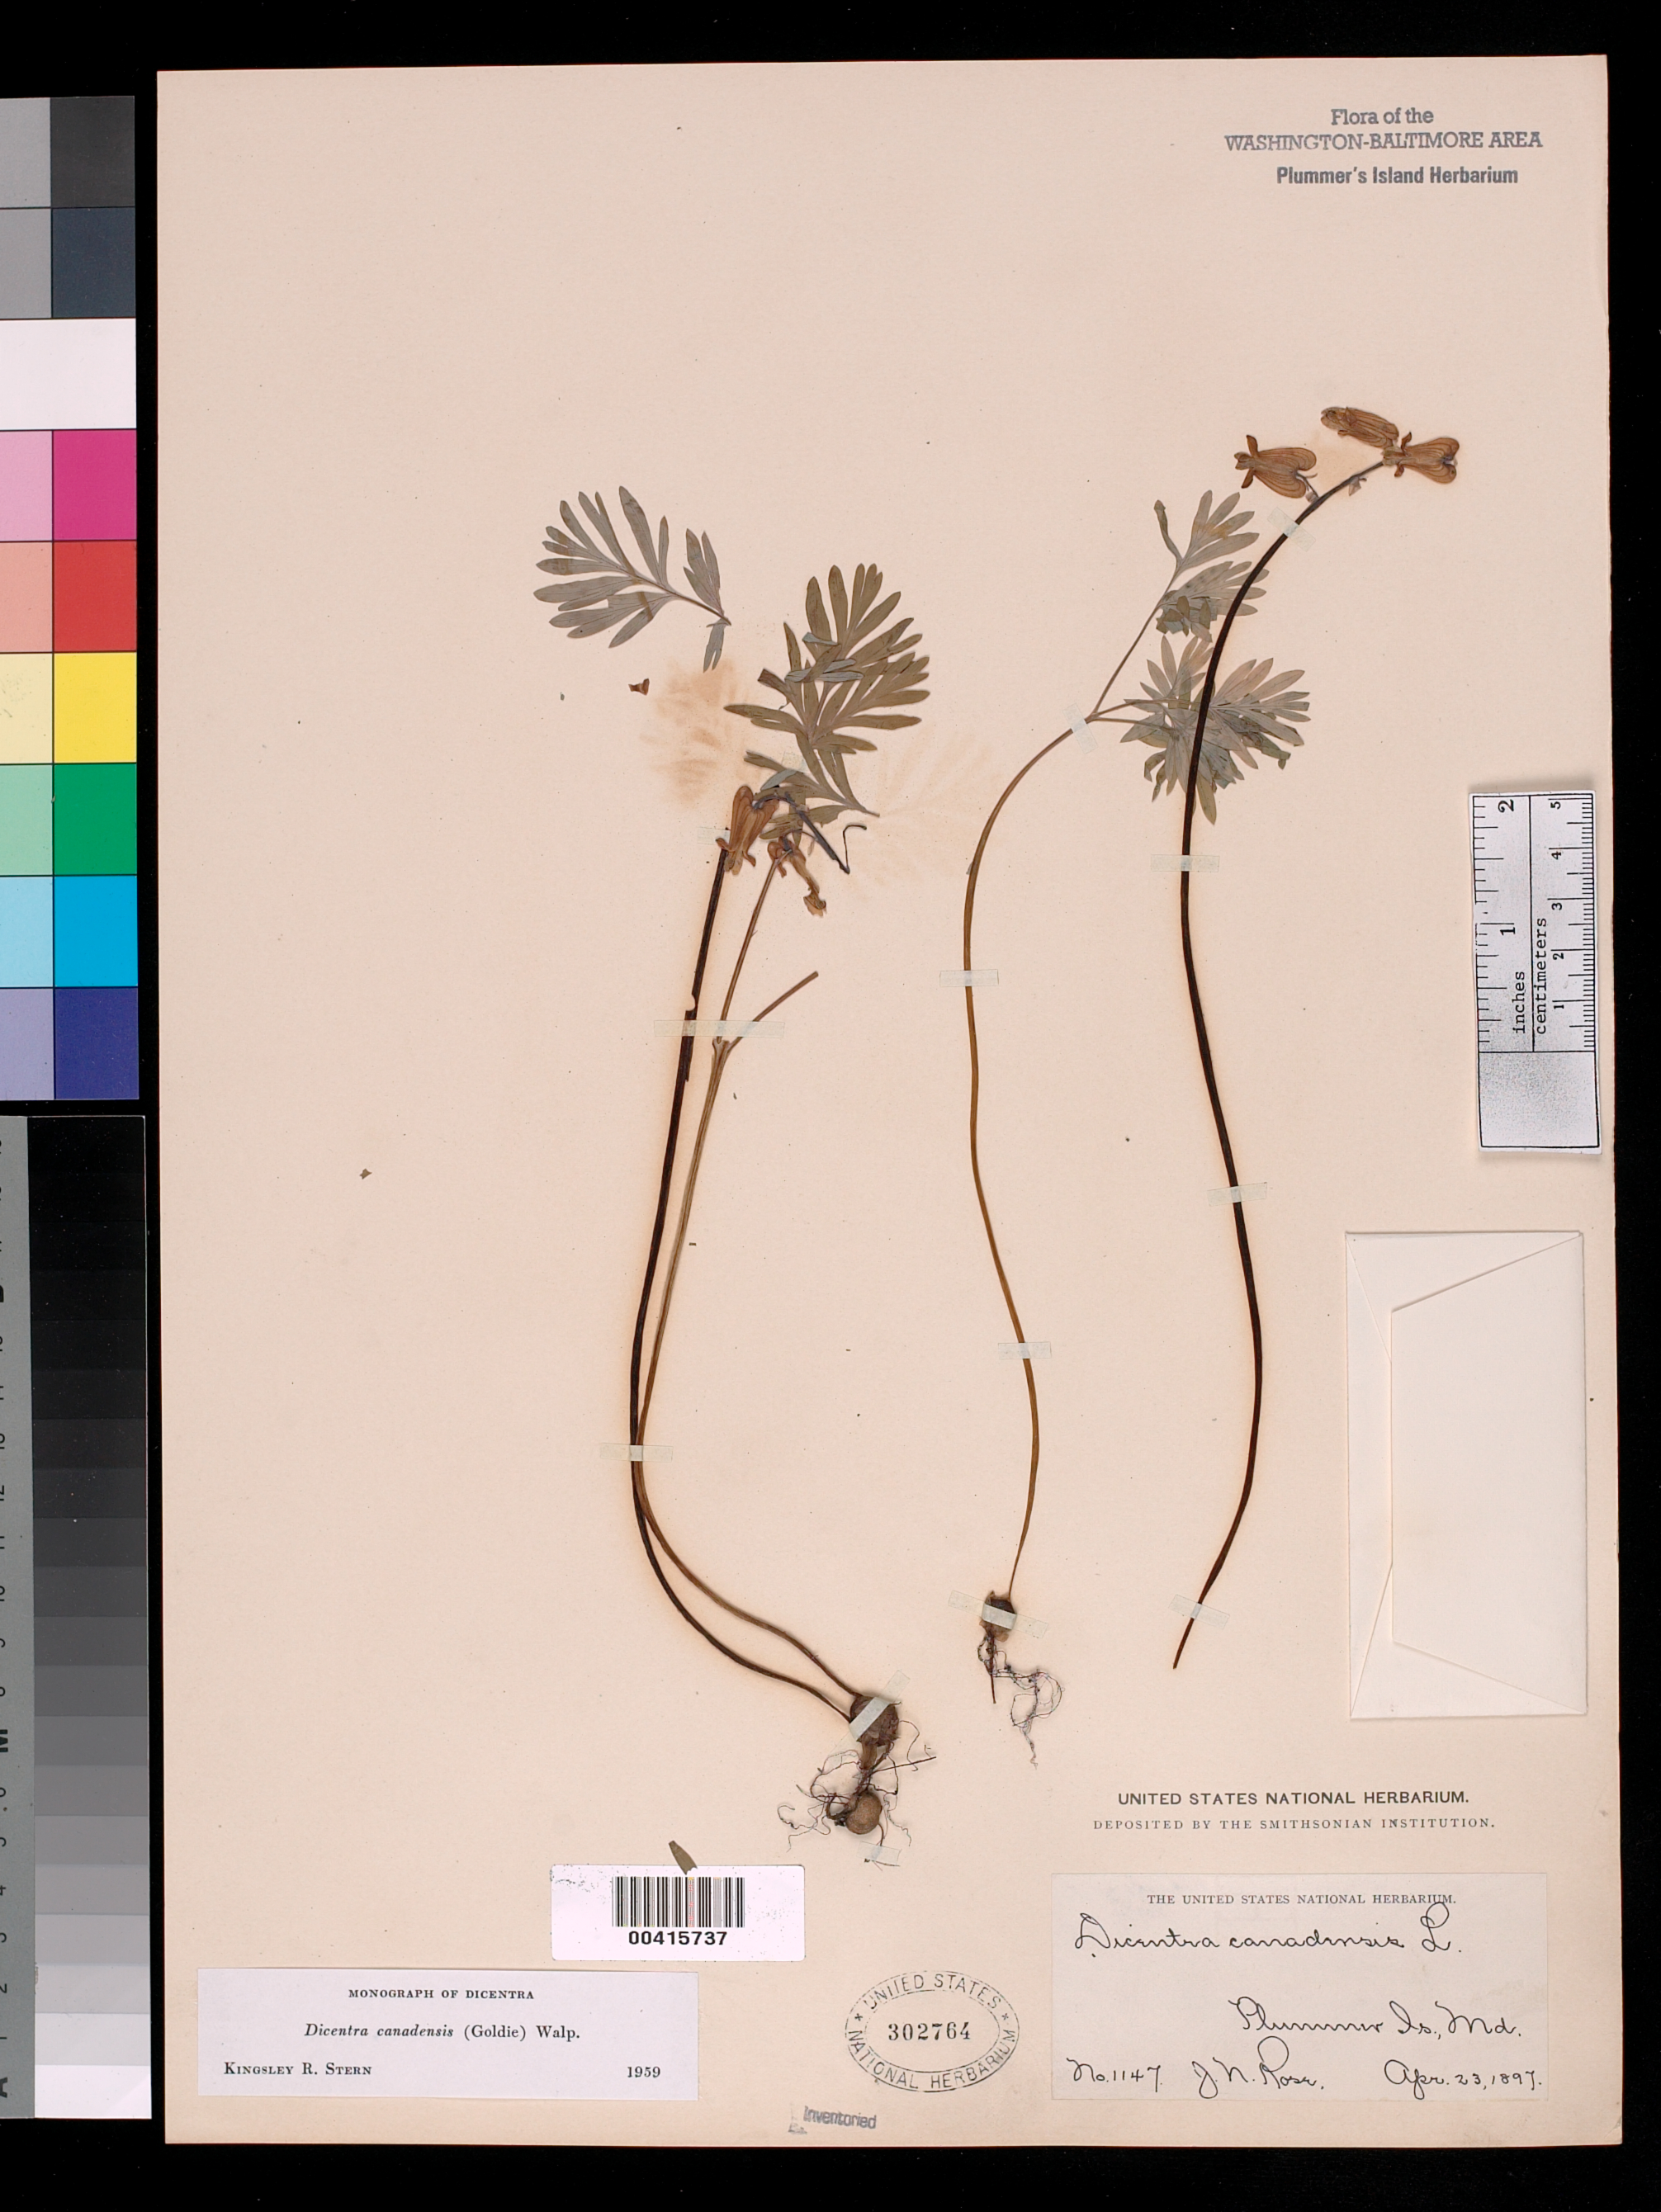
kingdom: Plantae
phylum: Tracheophyta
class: Magnoliopsida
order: Ranunculales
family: Papaveraceae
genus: Dicentra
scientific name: Dicentra canadensis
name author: (Goldie) Walp.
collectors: J. N. Rose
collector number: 1147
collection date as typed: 23 Apr 1897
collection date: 1897-04-23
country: United States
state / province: Maryland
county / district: Montgomery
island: Plummers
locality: Plummer's Island C. & O. Canal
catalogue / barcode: US 302764